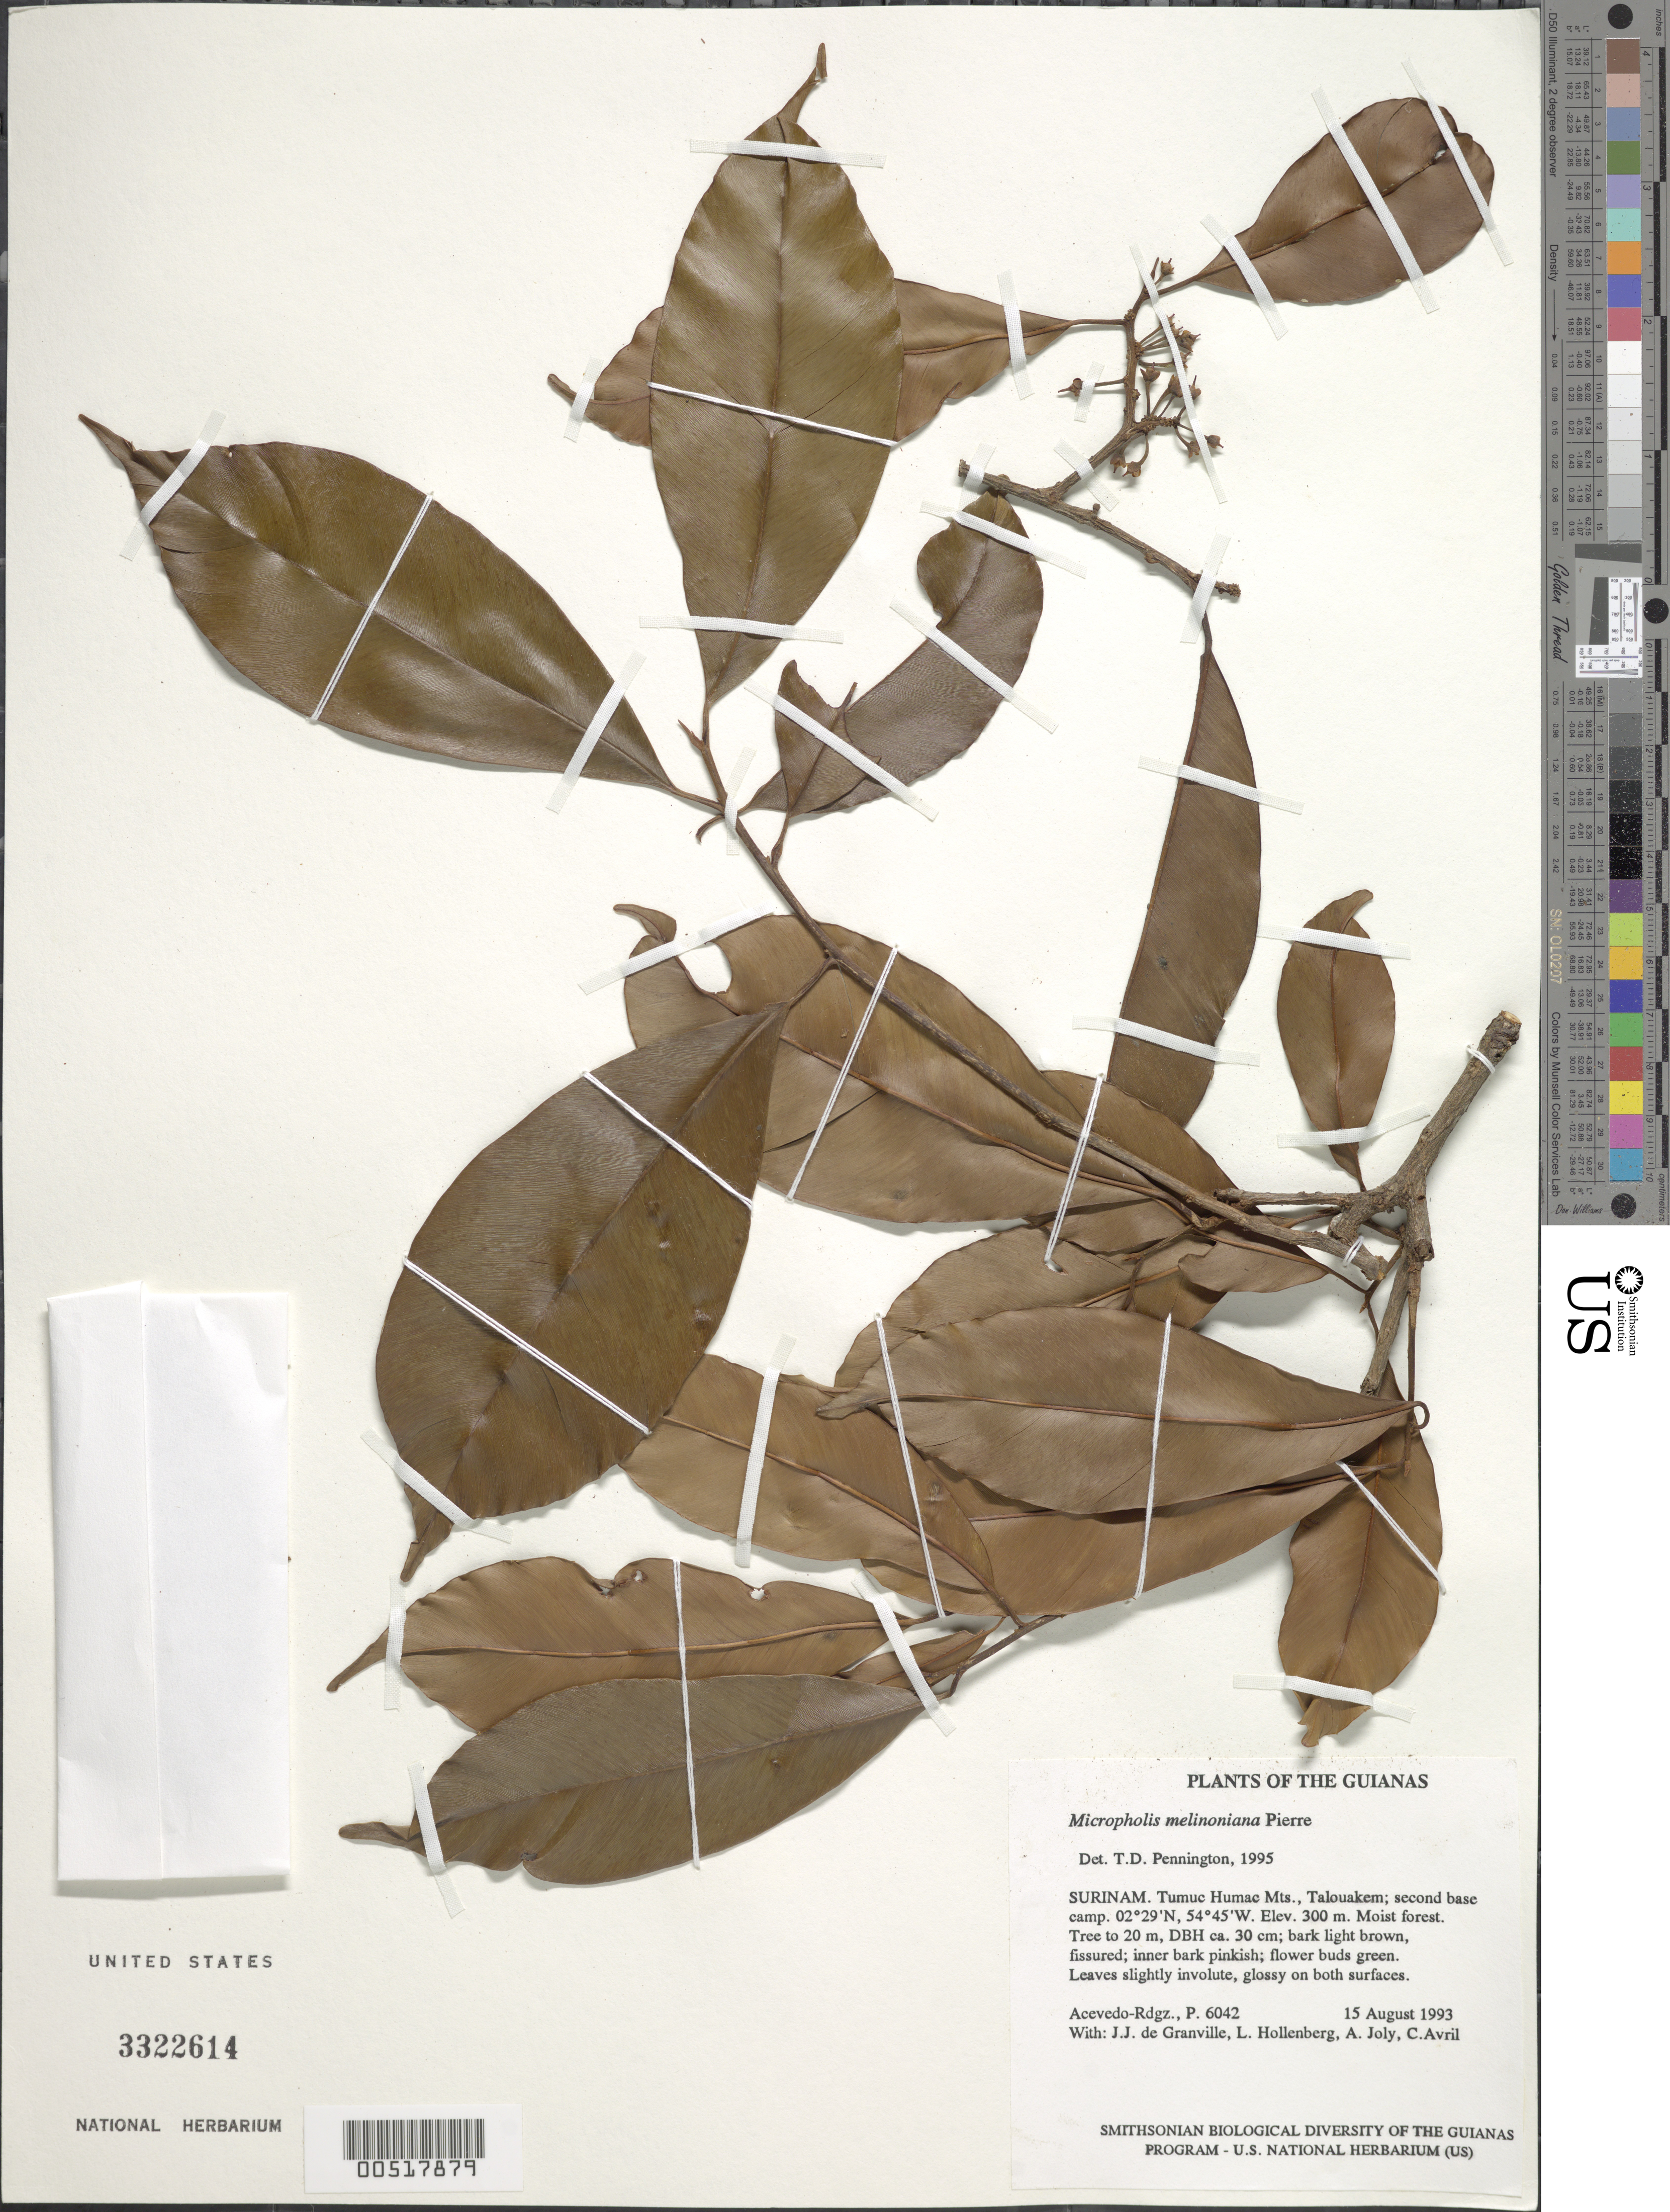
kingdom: Plantae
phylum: Tracheophyta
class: Magnoliopsida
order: Ericales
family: Sapotaceae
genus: Micropholis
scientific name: Micropholis melinoniana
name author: Pierre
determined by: Pennington, T. D., (K)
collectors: P. Acevedo-Rodr.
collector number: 6042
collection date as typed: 15 Aug 1993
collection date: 1993-08-15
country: Suriname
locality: Tumuc Humac Mts., Talouakem; second base camp.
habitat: Moist forest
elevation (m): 300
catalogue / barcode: US 3322614